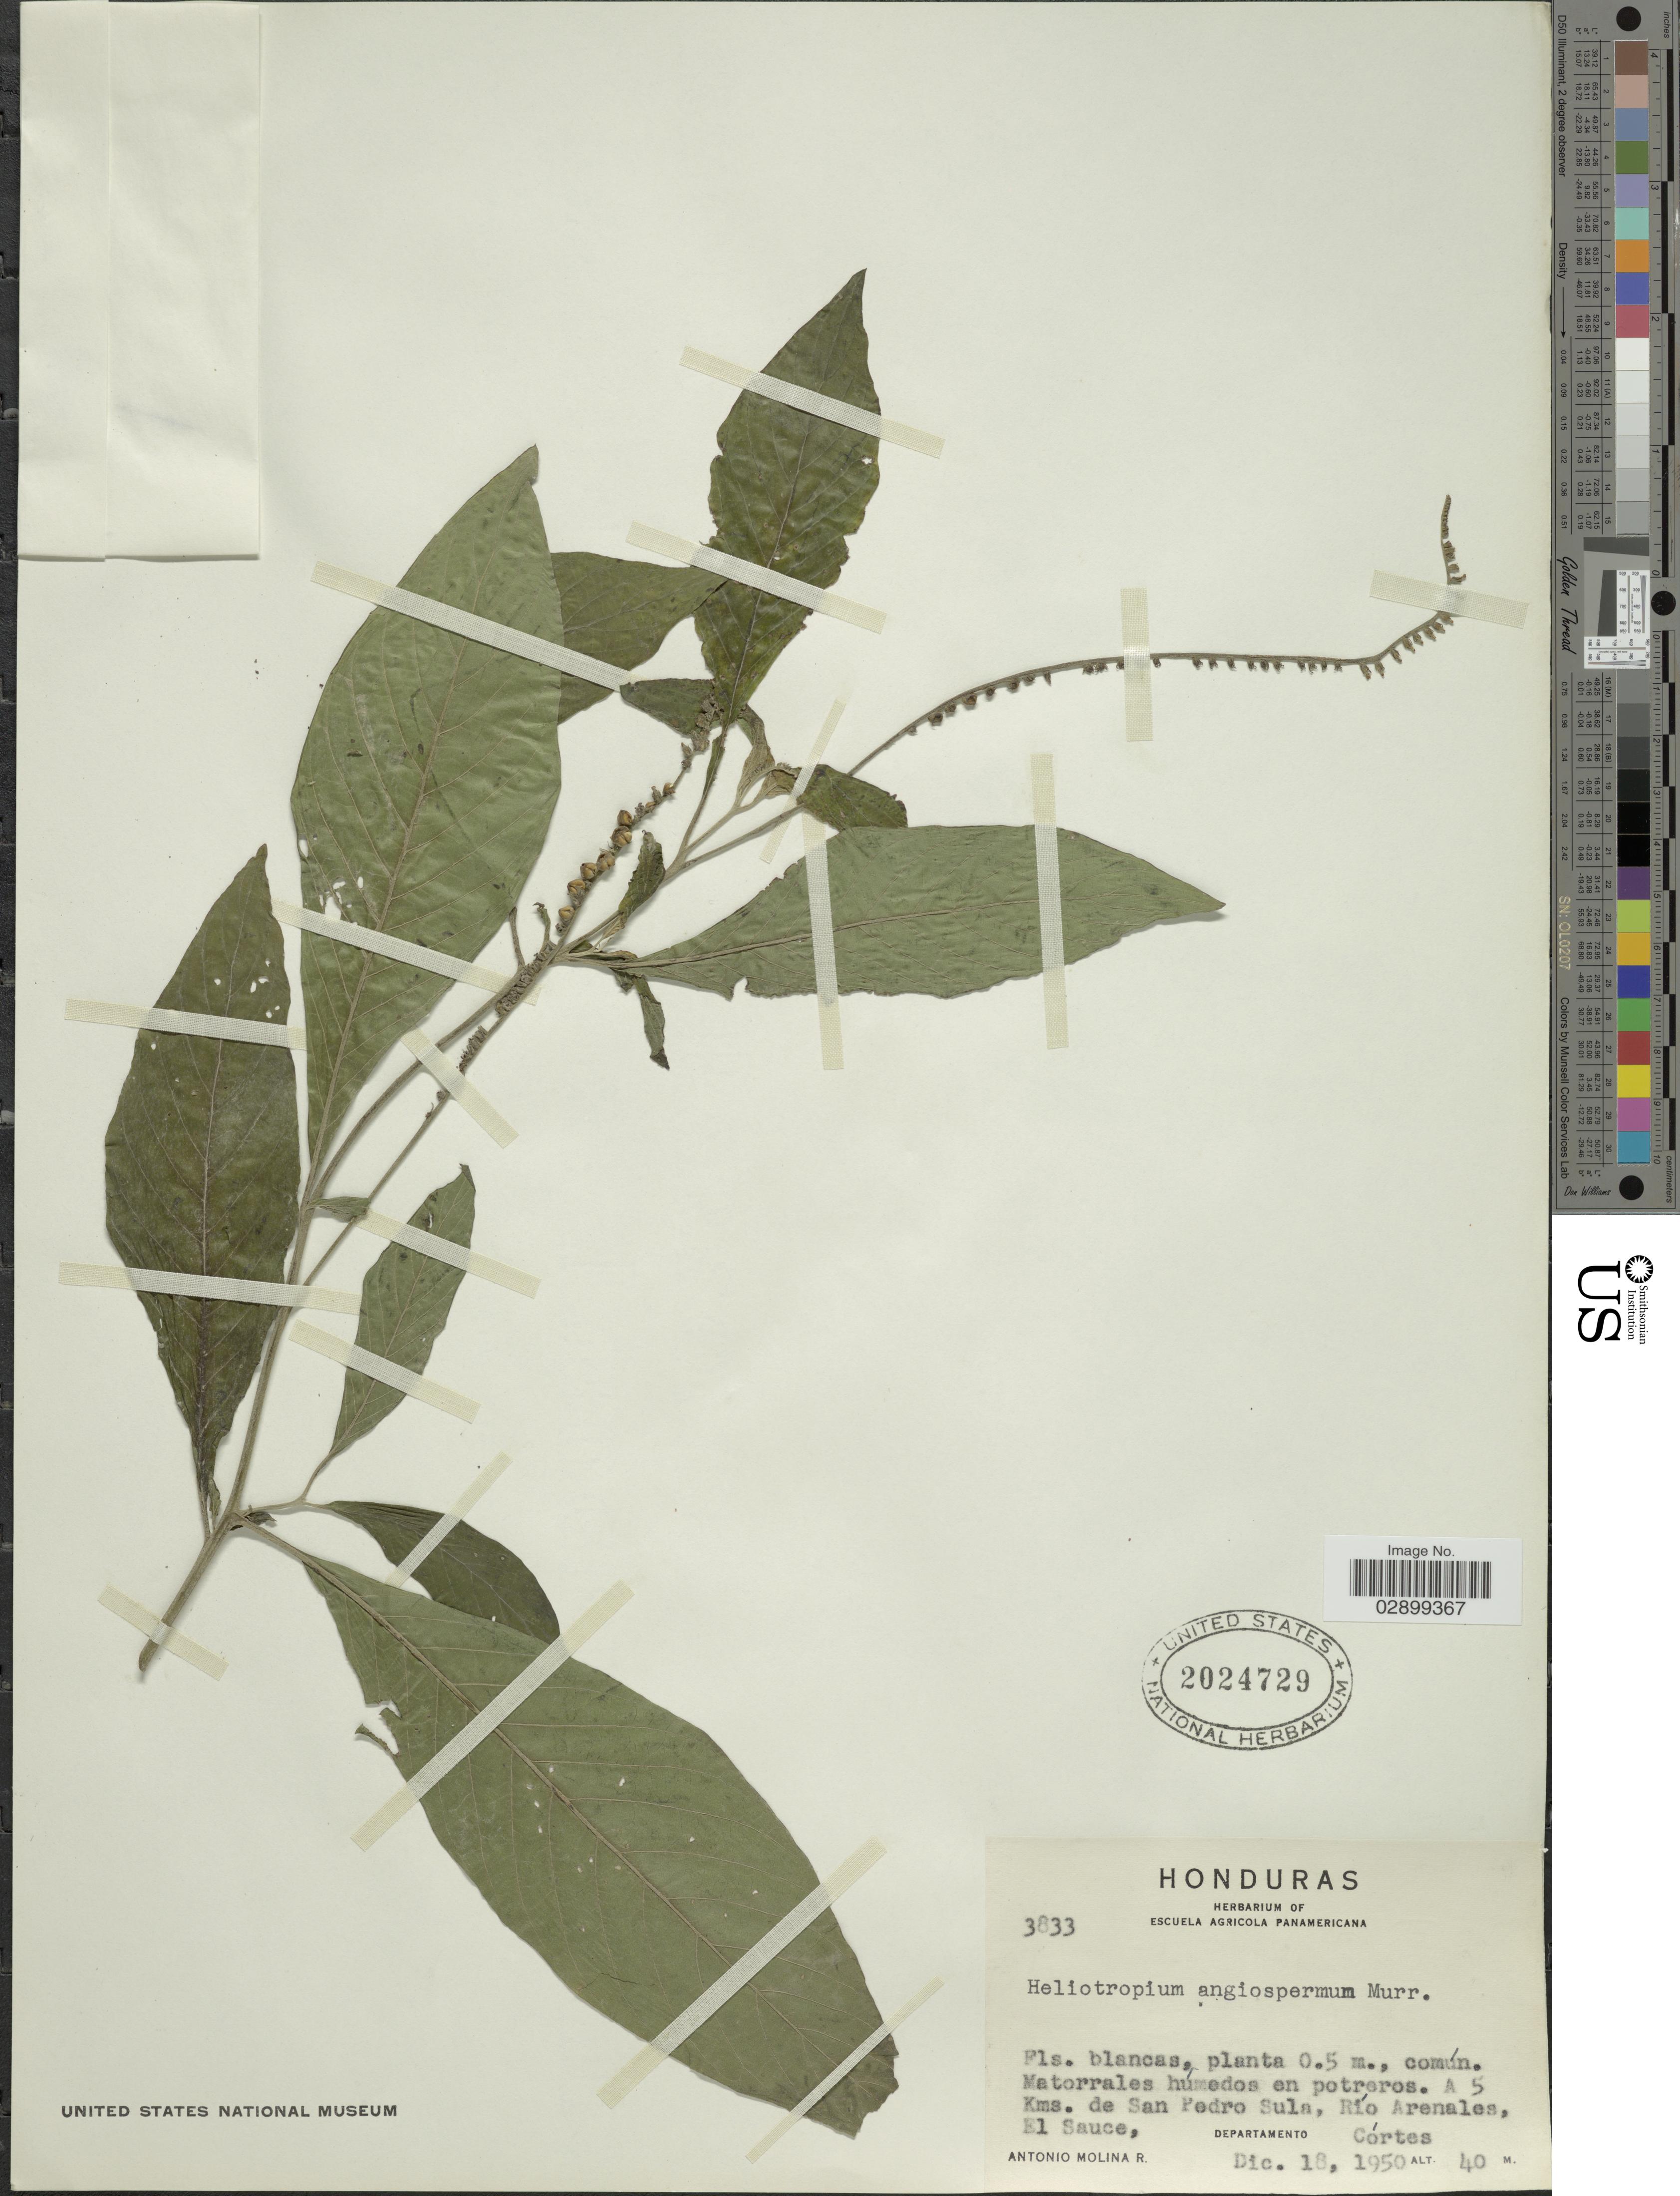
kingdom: Plantae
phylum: Tracheophyta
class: Magnoliopsida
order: Boraginales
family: Heliotropiaceae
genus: Heliotropium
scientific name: Heliotropium angiospermum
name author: Murray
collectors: A. Molina R.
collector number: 3833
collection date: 1950-12-18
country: Honduras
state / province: Cortés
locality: A 5 Kms. de San Pedro Sula, Río Arenales, El Sauce, Departamento Córtes.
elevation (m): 40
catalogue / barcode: US 2024729